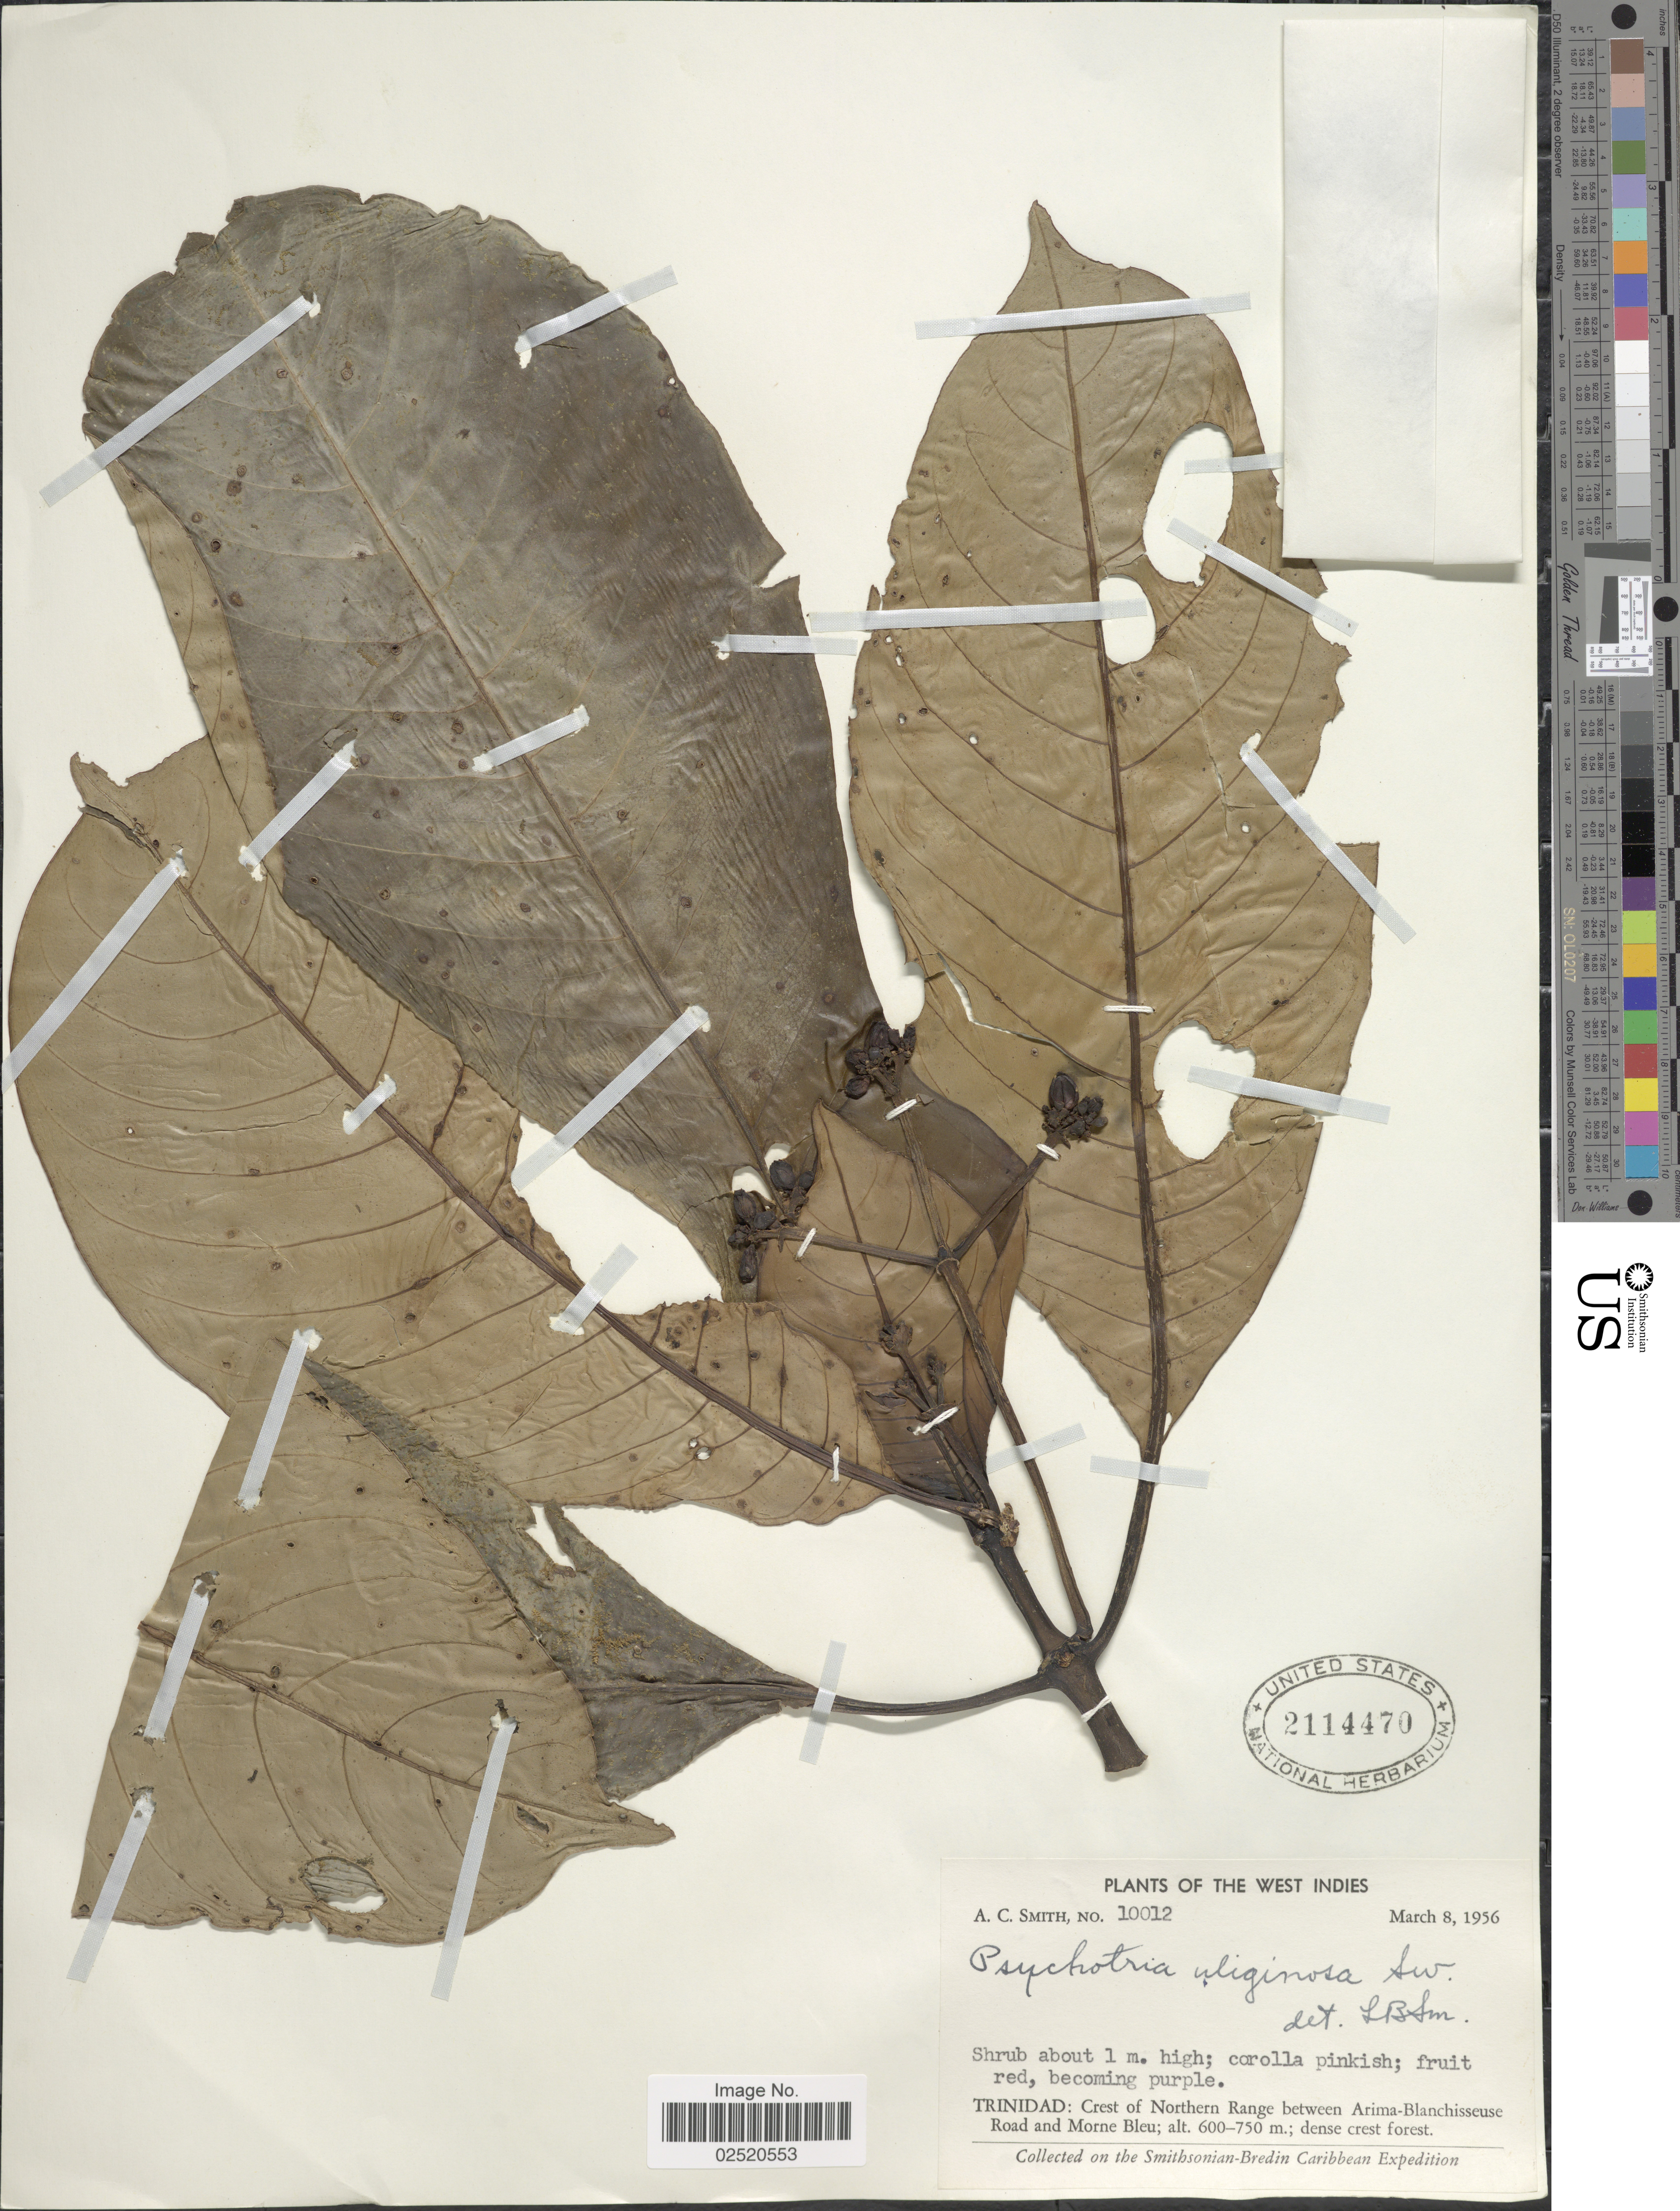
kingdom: Plantae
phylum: Tracheophyta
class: Magnoliopsida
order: Gentianales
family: Rubiaceae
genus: Psychotria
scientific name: Psychotria uliginosa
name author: Sw.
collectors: A. C. Smith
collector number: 10012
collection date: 1956-03-08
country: Trinidad and Tobago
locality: West Indies. Trinidad: Crest of Northern Range between Arima-Blanchisseuse Road and Morne Bleu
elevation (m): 600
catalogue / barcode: US 2114470